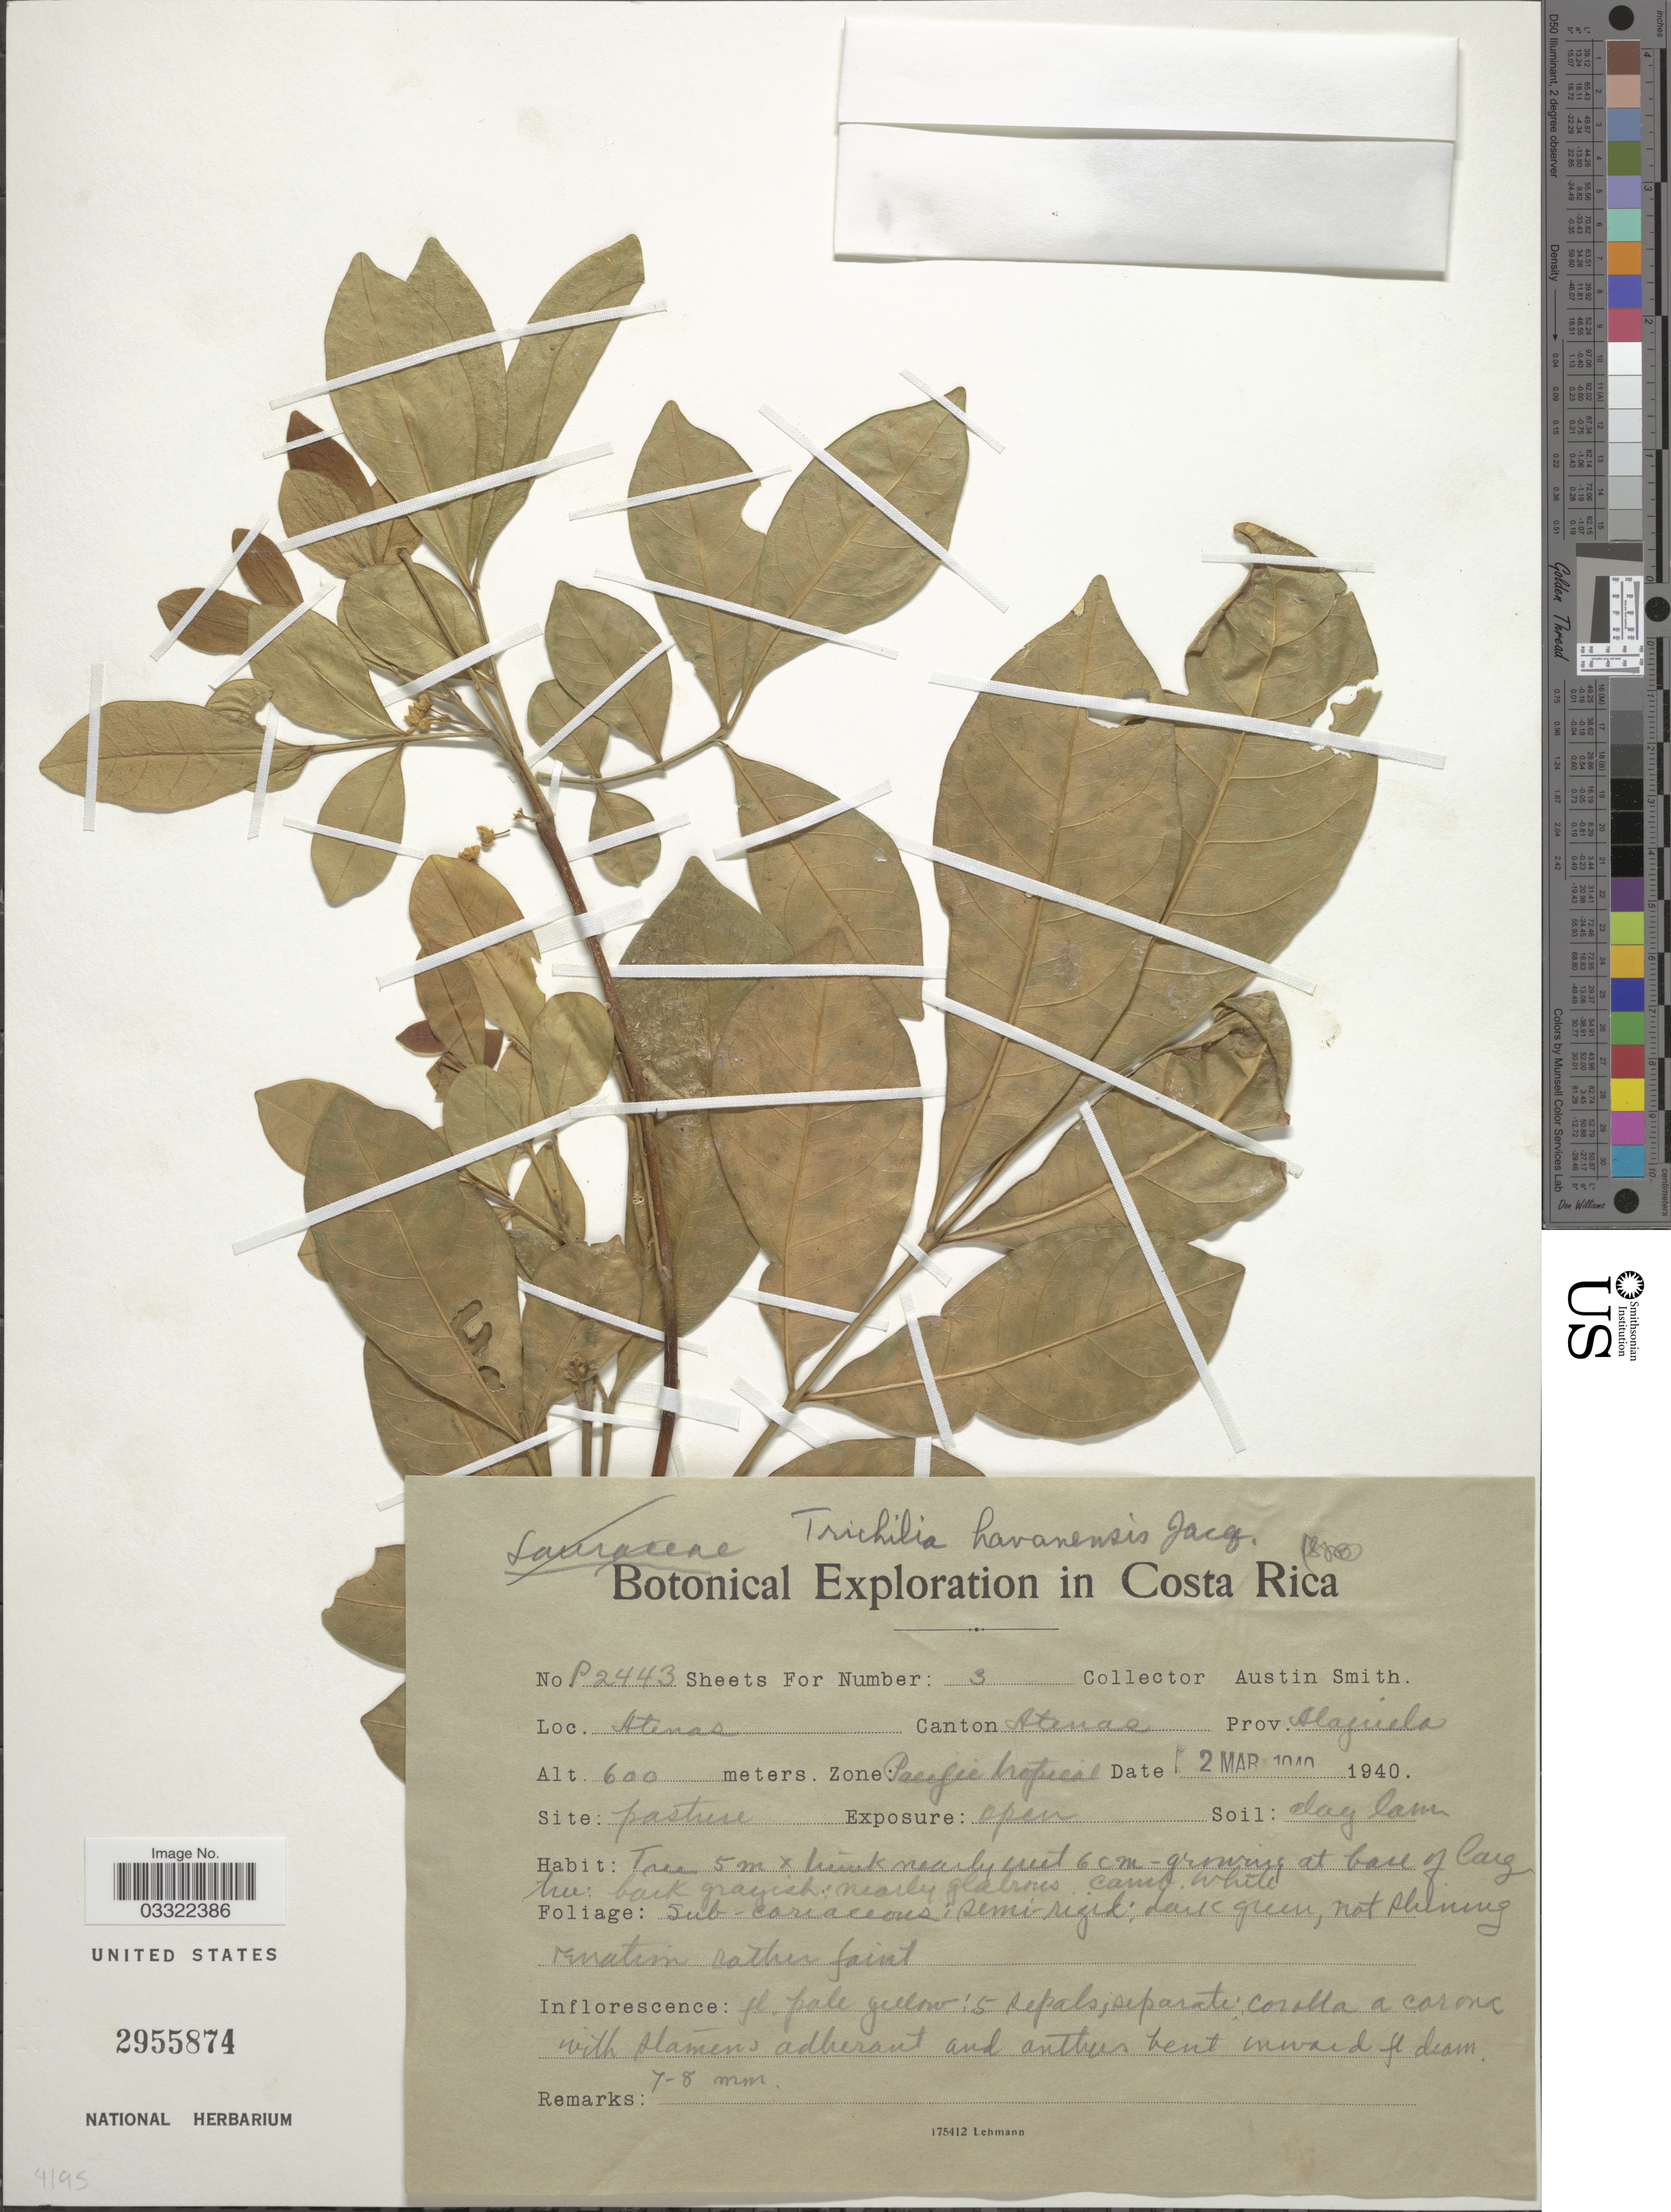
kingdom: Plantae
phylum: Tracheophyta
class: Magnoliopsida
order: Sapindales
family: Meliaceae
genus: Trichilia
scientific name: Trichilia havanensis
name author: Jacq.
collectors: Aust P. Smith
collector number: P2443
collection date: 1940-03-02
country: Costa Rica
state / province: Alajuela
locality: Atenas. Canton Atenas. Zone: Pacific tropical.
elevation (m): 600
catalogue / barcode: US 2955874